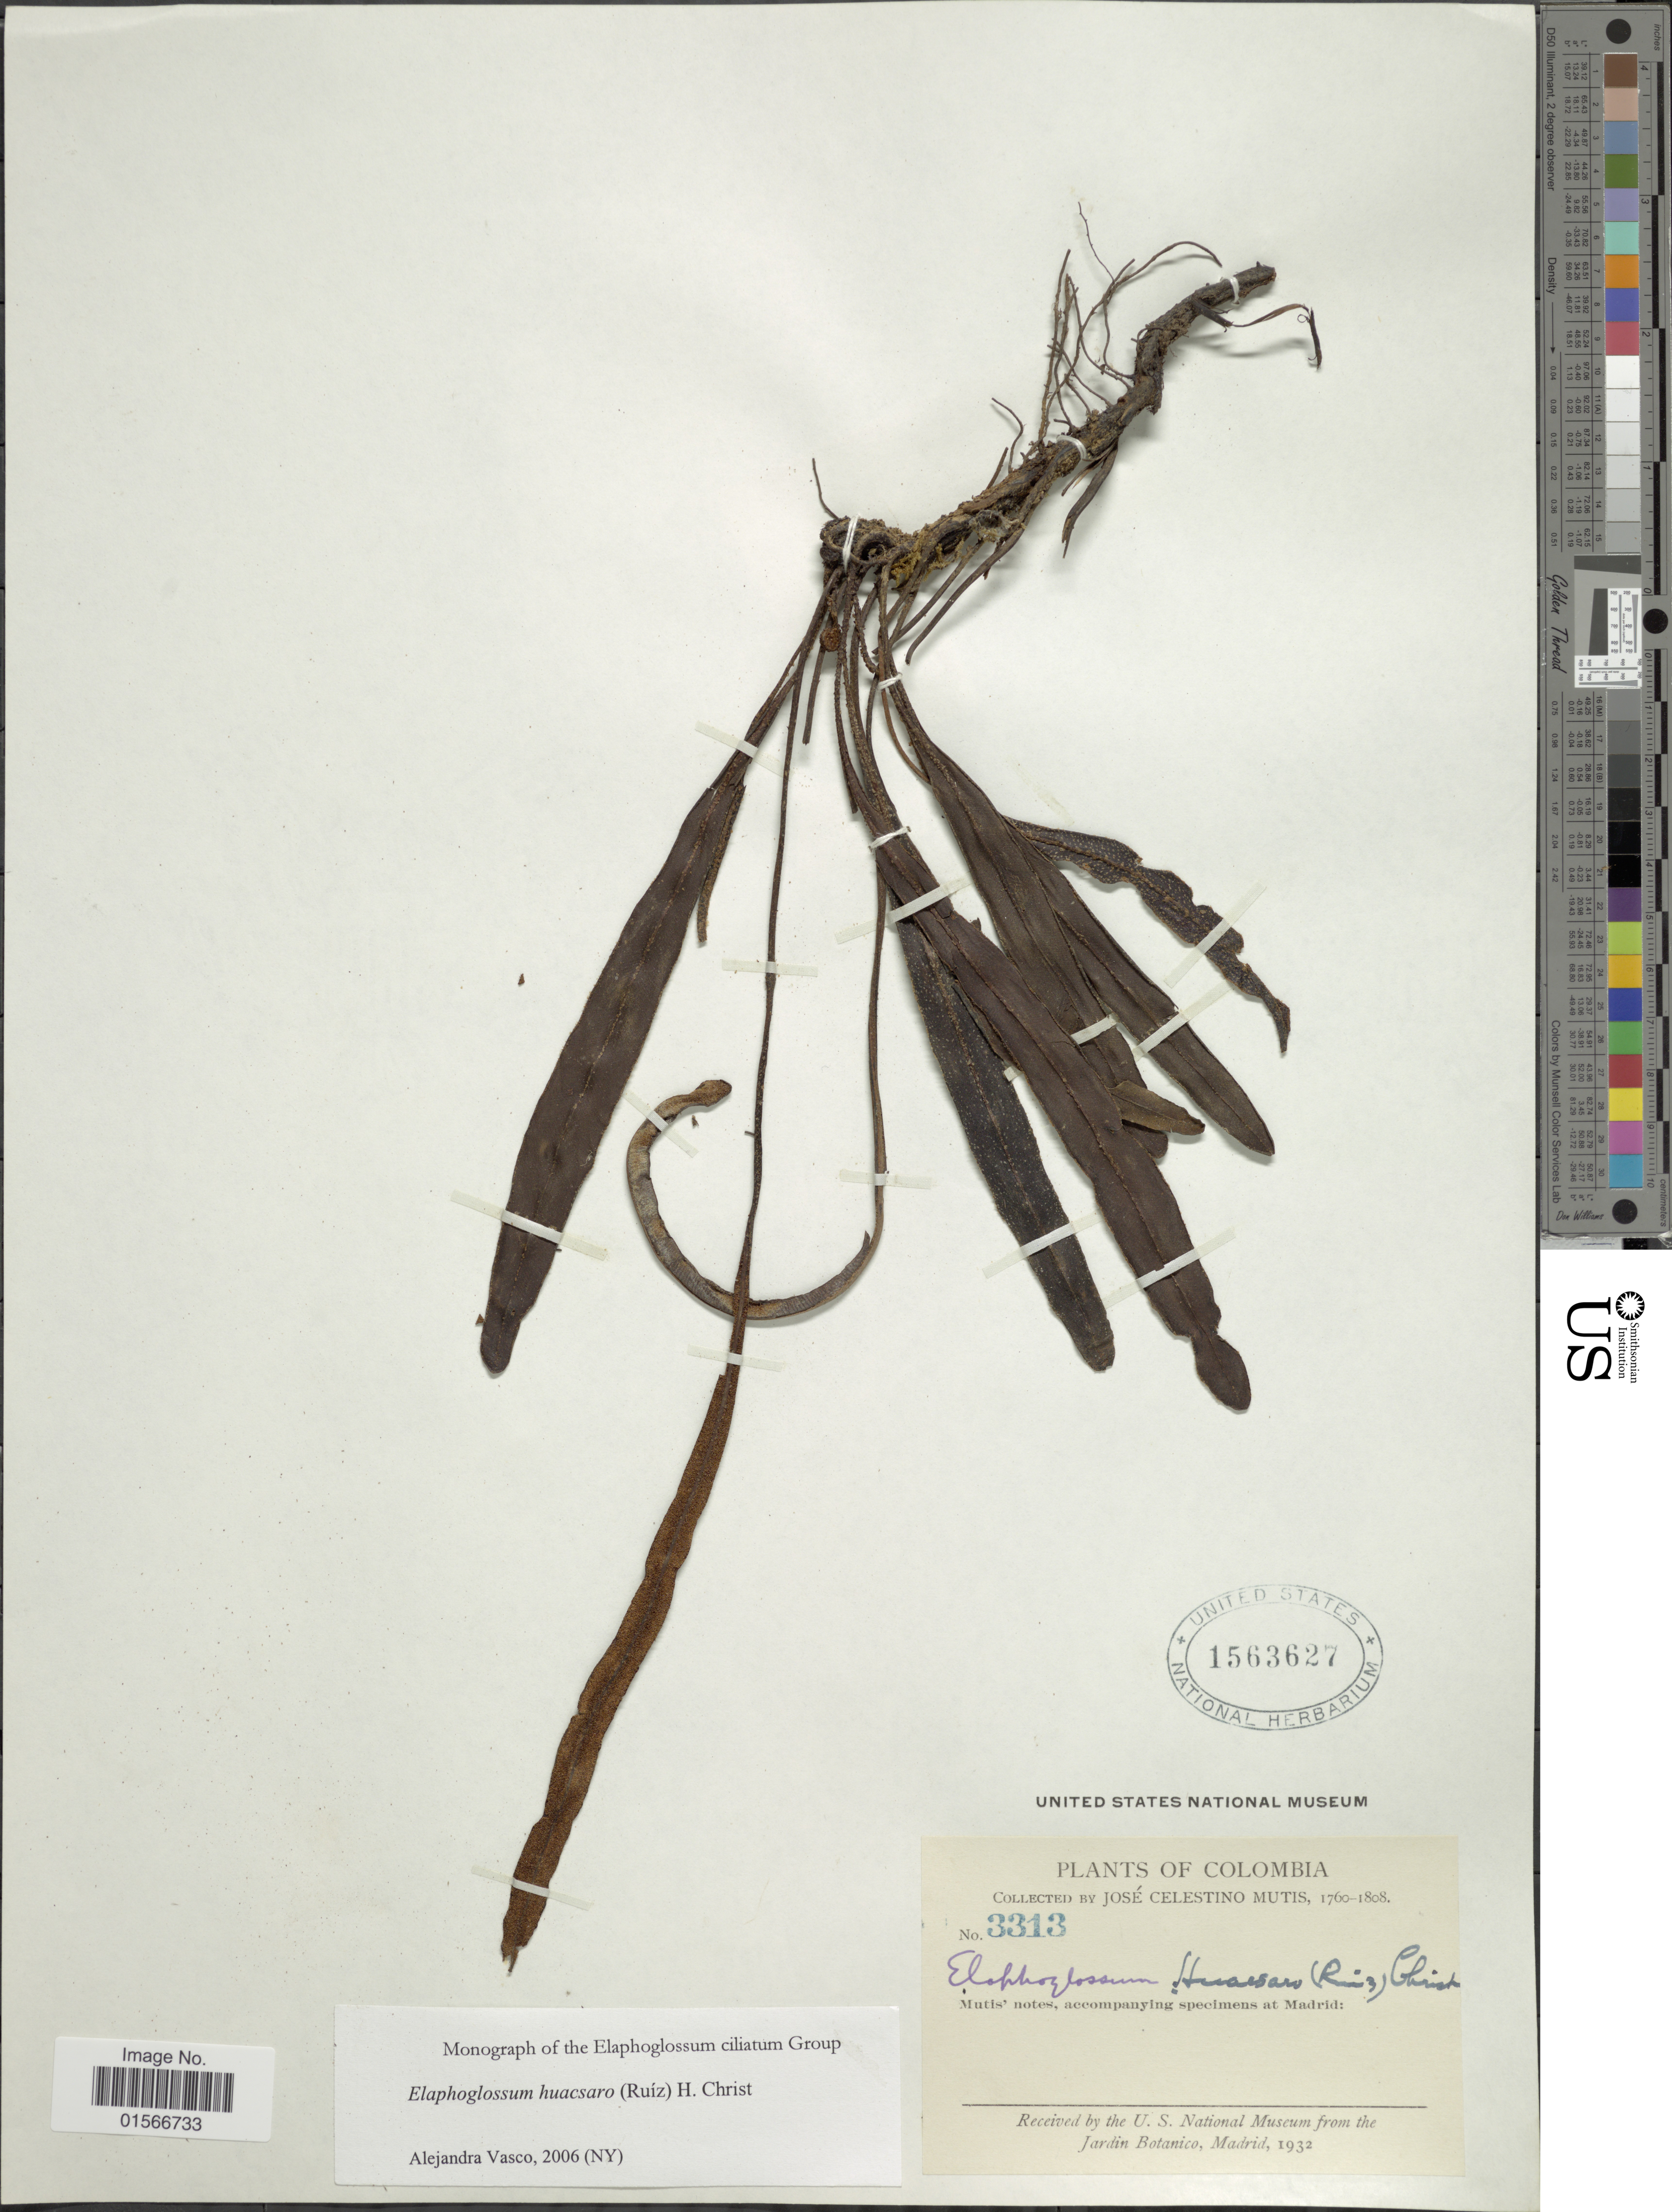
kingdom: Plantae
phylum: Tracheophyta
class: Polypodiopsida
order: Polypodiales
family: Dryopteridaceae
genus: Elaphoglossum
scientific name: Elaphoglossum huacsaro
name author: (Ruiz) Christ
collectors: J. C. B. Mutis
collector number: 3313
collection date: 1760/1808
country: Colombia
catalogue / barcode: US 1563627